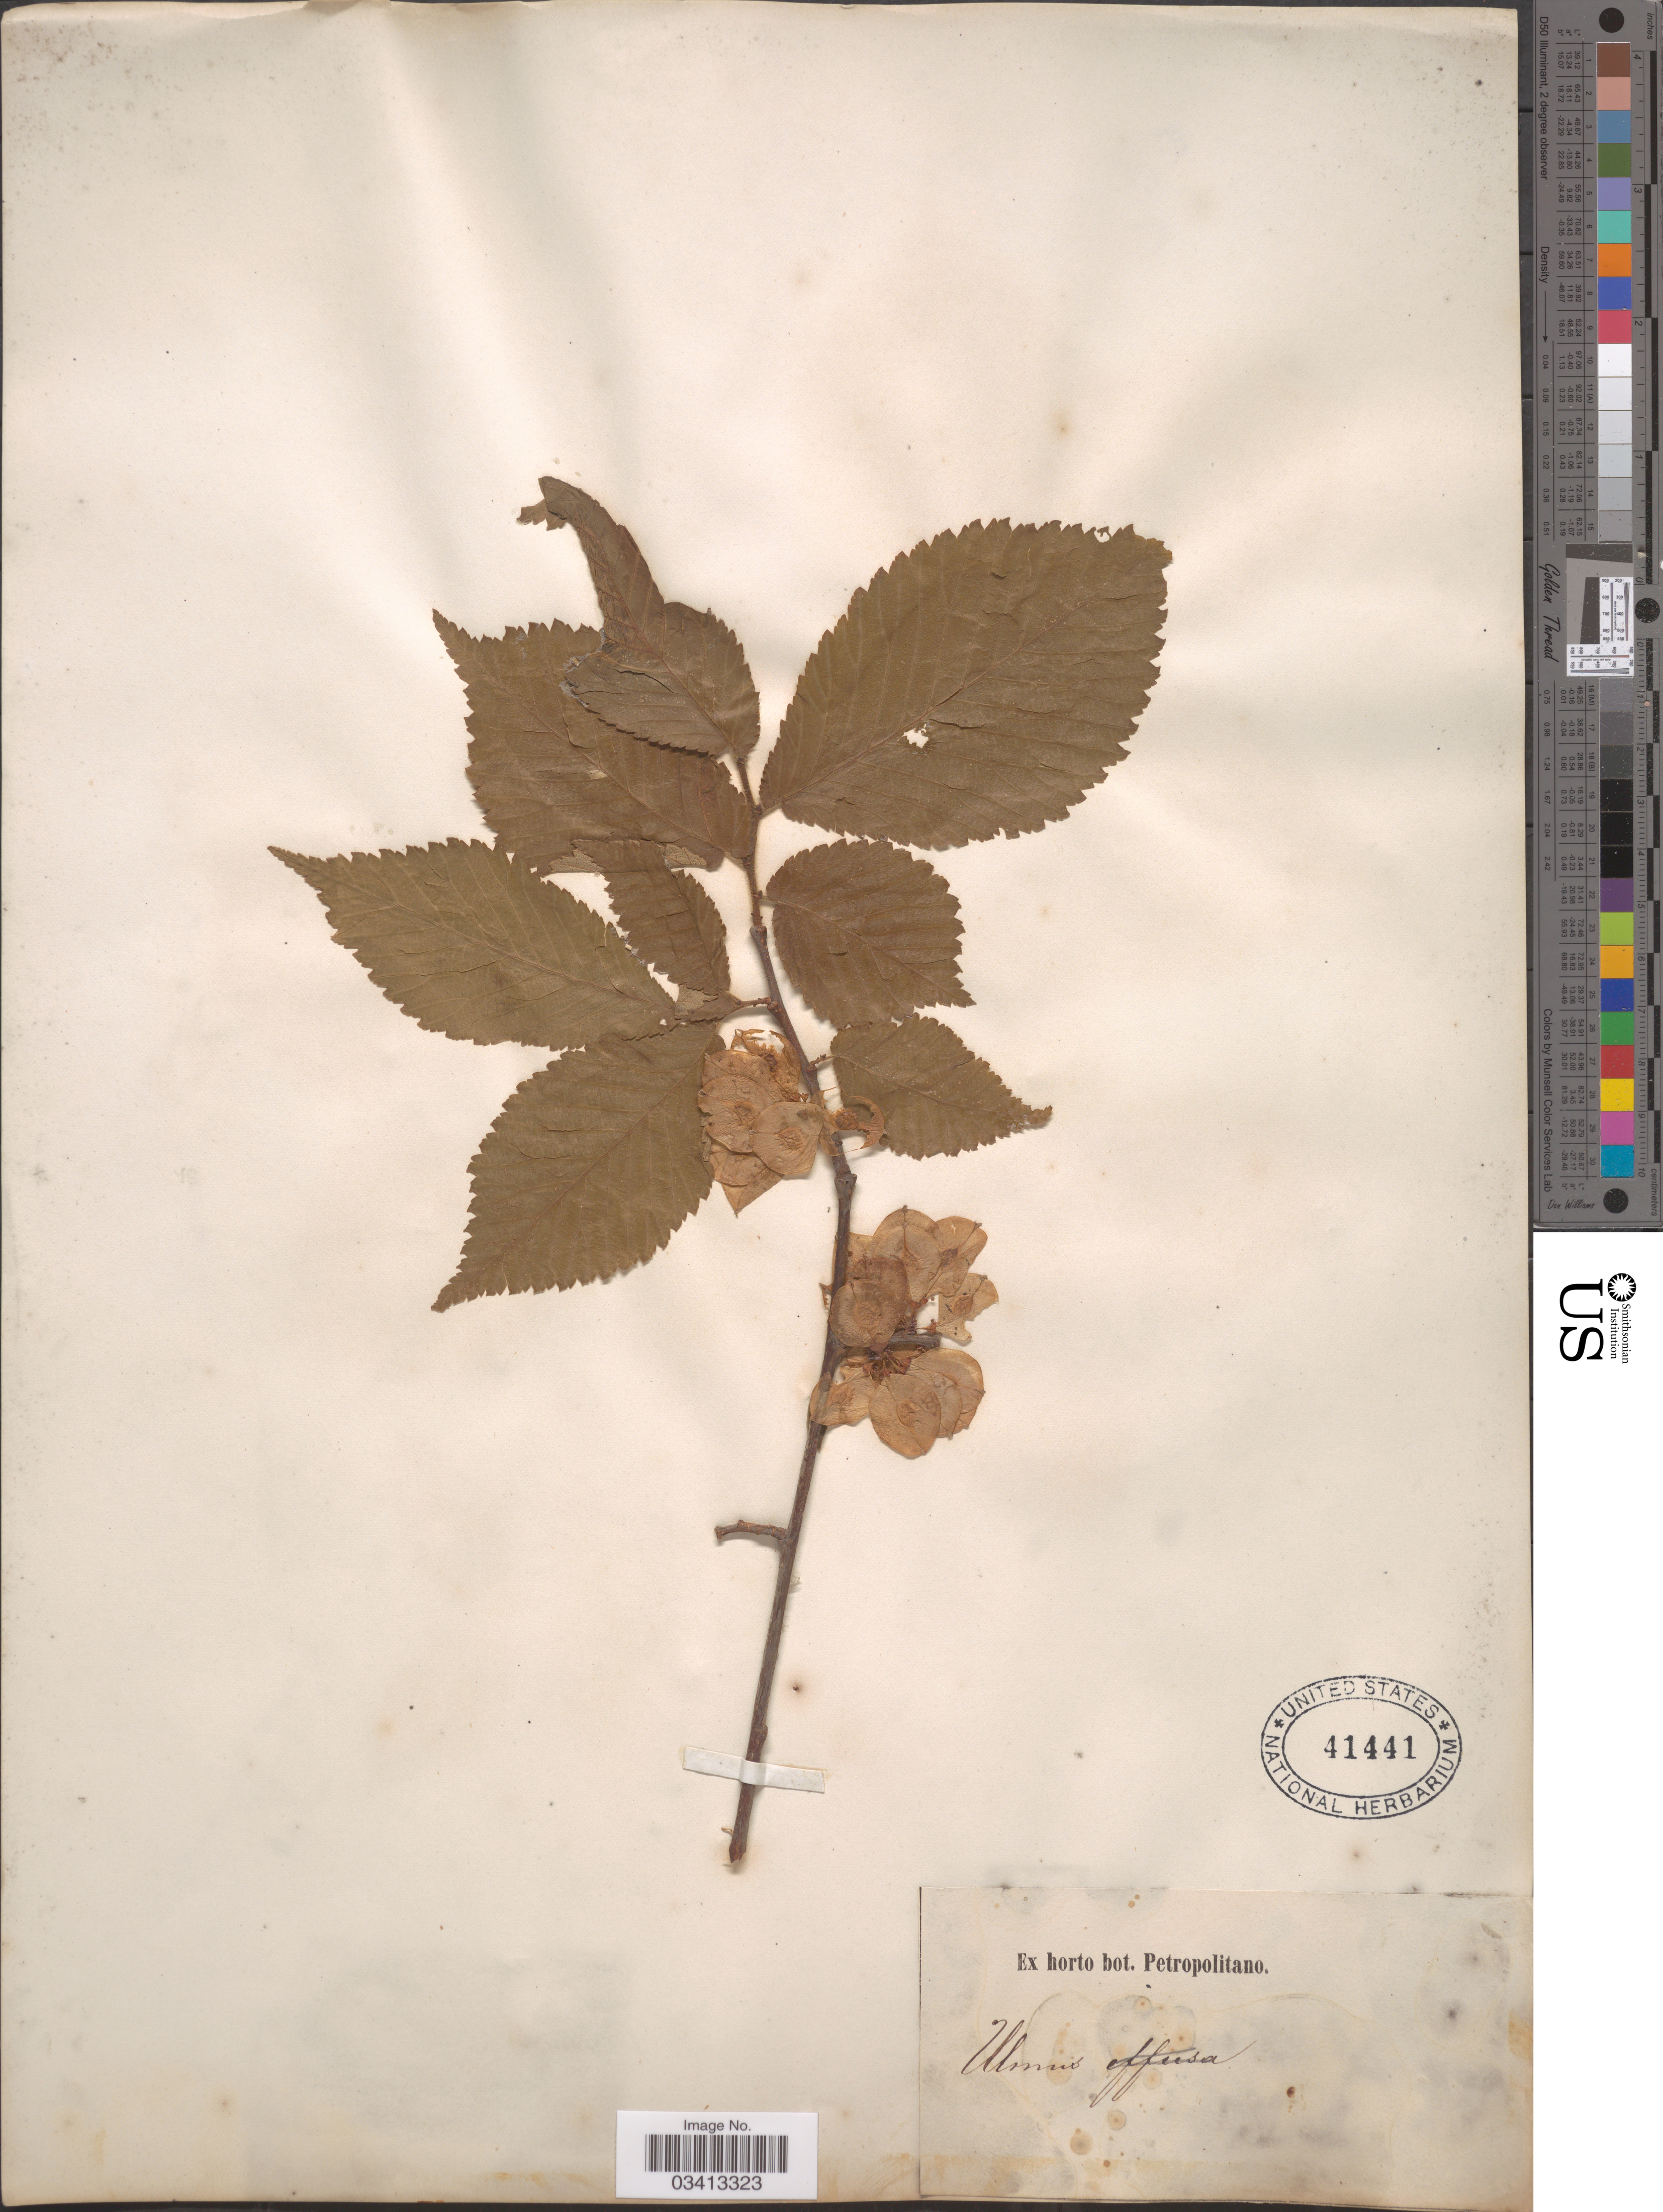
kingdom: Plantae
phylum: Tracheophyta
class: Magnoliopsida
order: Rosales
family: Ulmaceae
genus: Ulmus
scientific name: Ulmus laevis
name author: Pall.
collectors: ex Horto Bot. Petropolitano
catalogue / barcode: US 41441